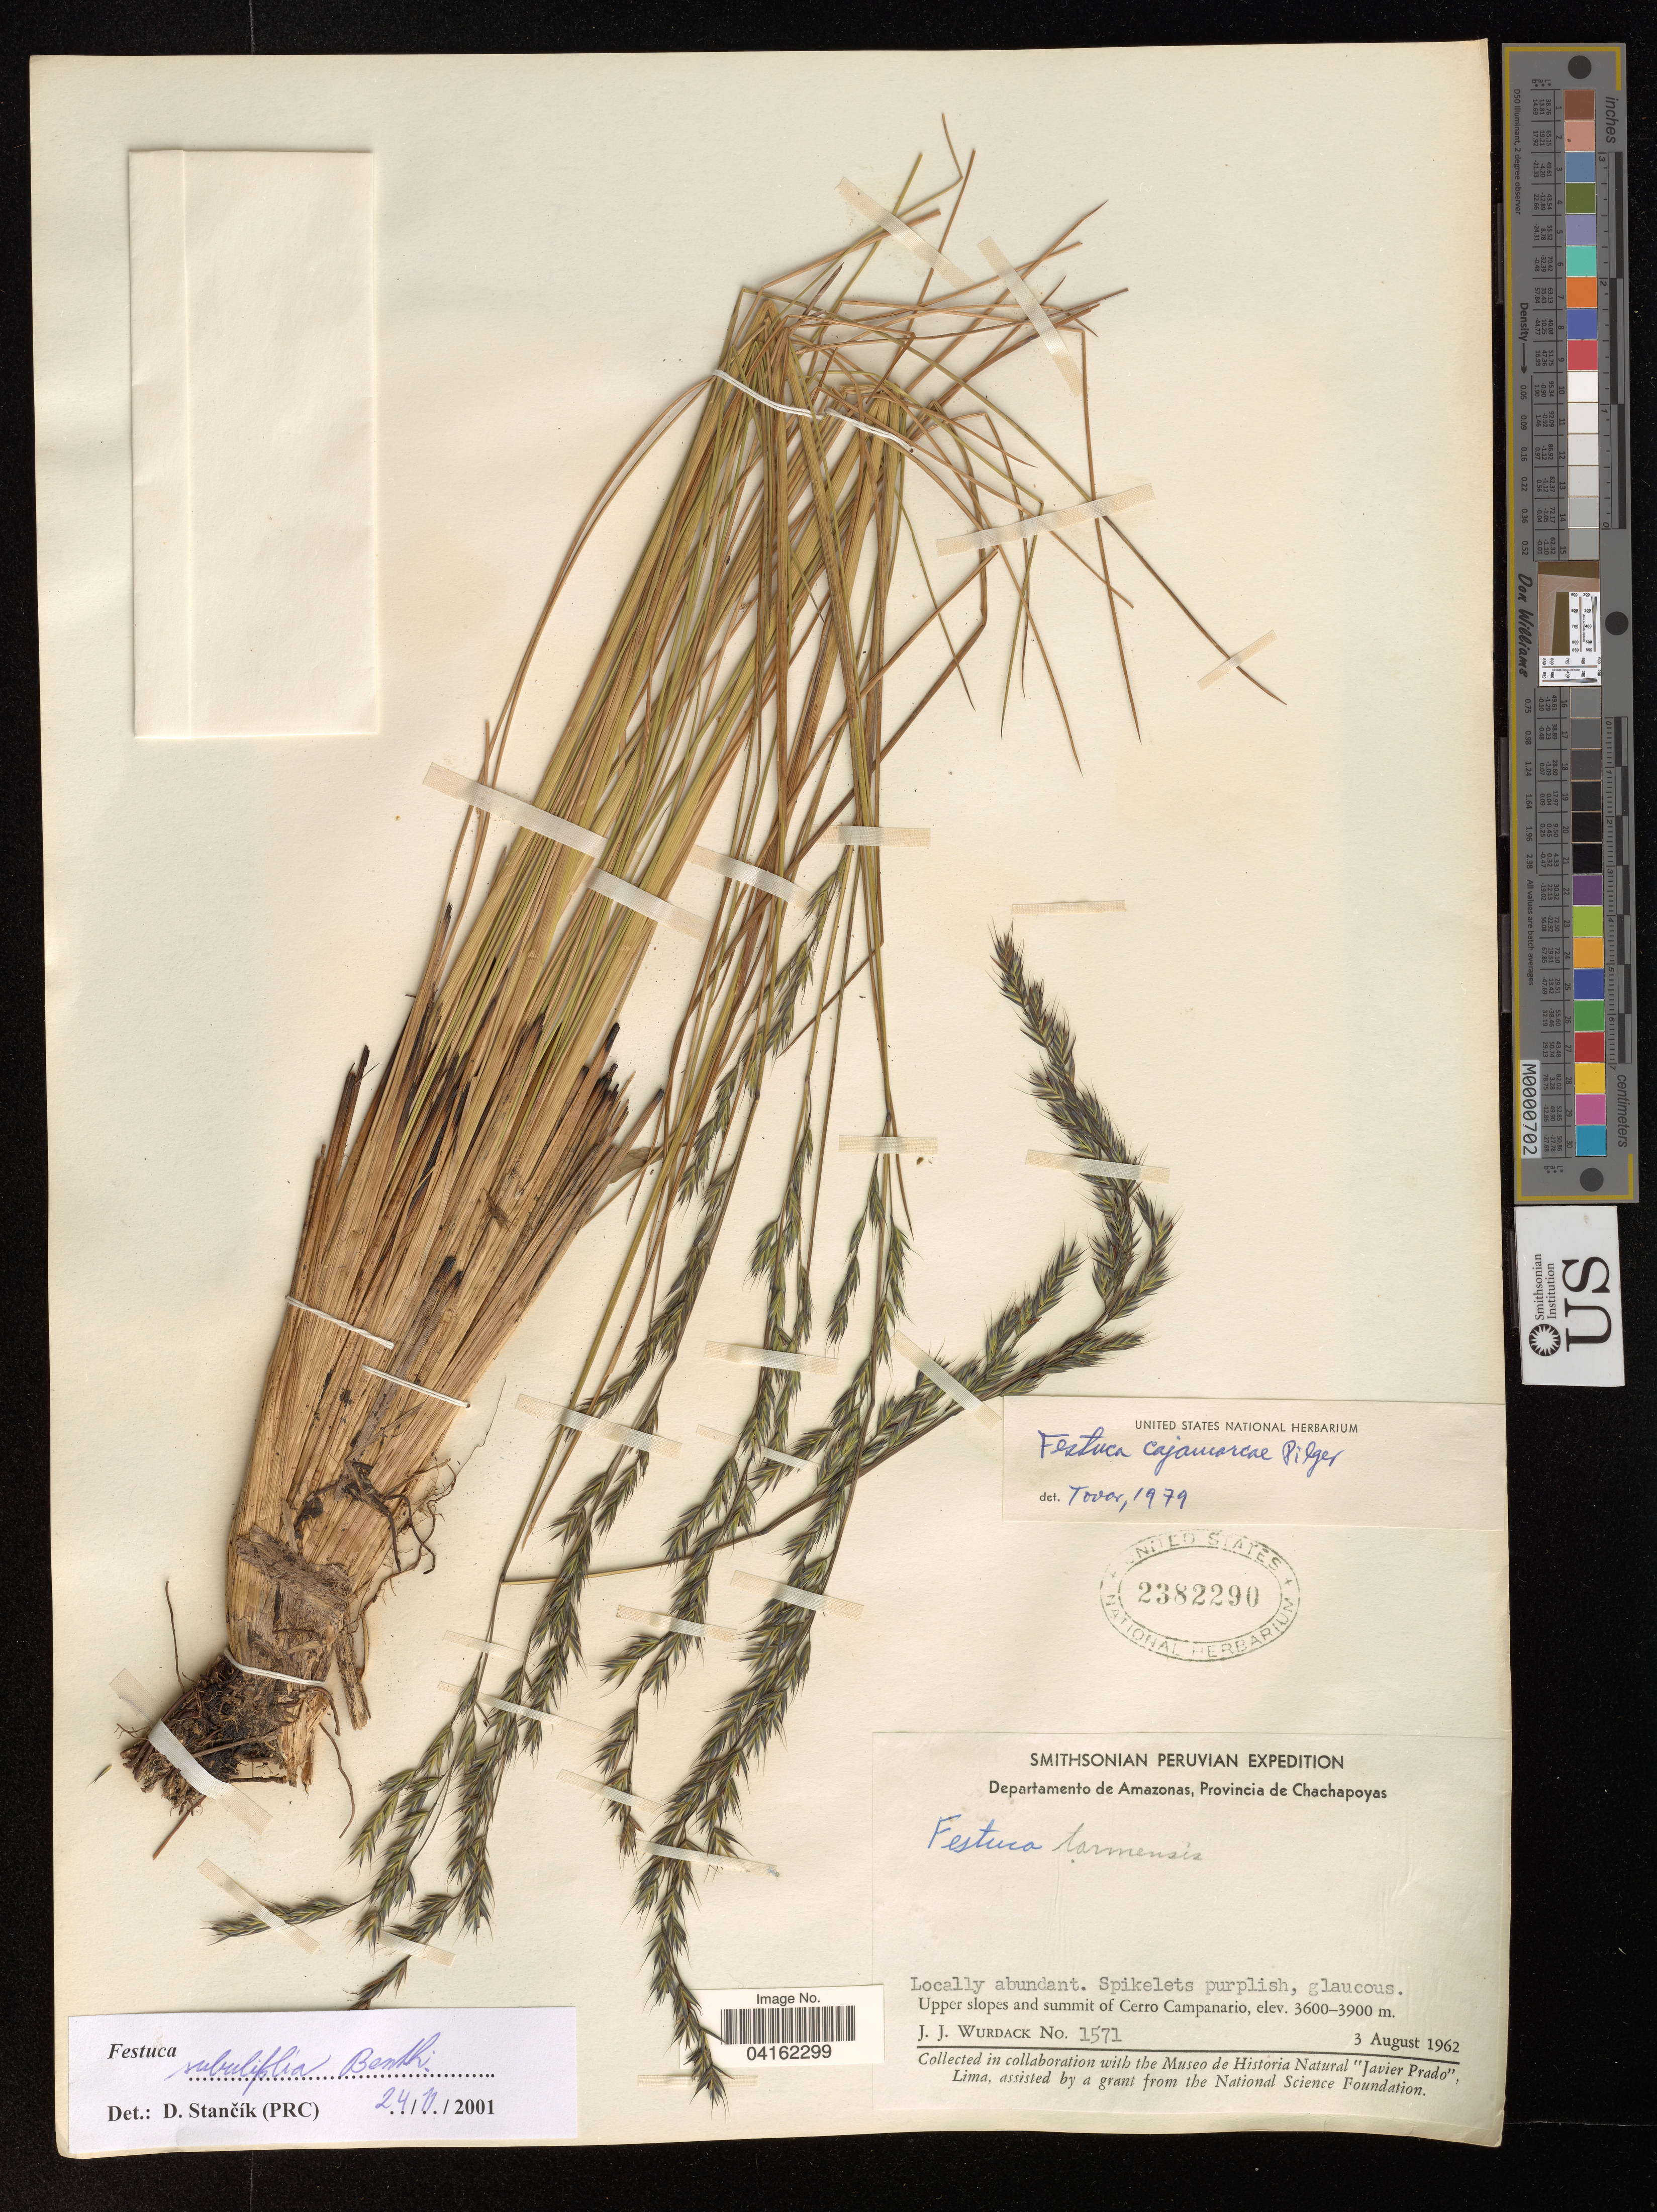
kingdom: Plantae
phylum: Tracheophyta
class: Liliopsida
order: Poales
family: Poaceae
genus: Festuca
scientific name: Festuca subulifolia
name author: Benth.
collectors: J. J. Wurdack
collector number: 1571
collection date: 1962-08-03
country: Peru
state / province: Amazonas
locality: Provincia de Chachapoyas. Upper slopes and summit of Cerro Campanario.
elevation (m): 3600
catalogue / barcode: US 2382290